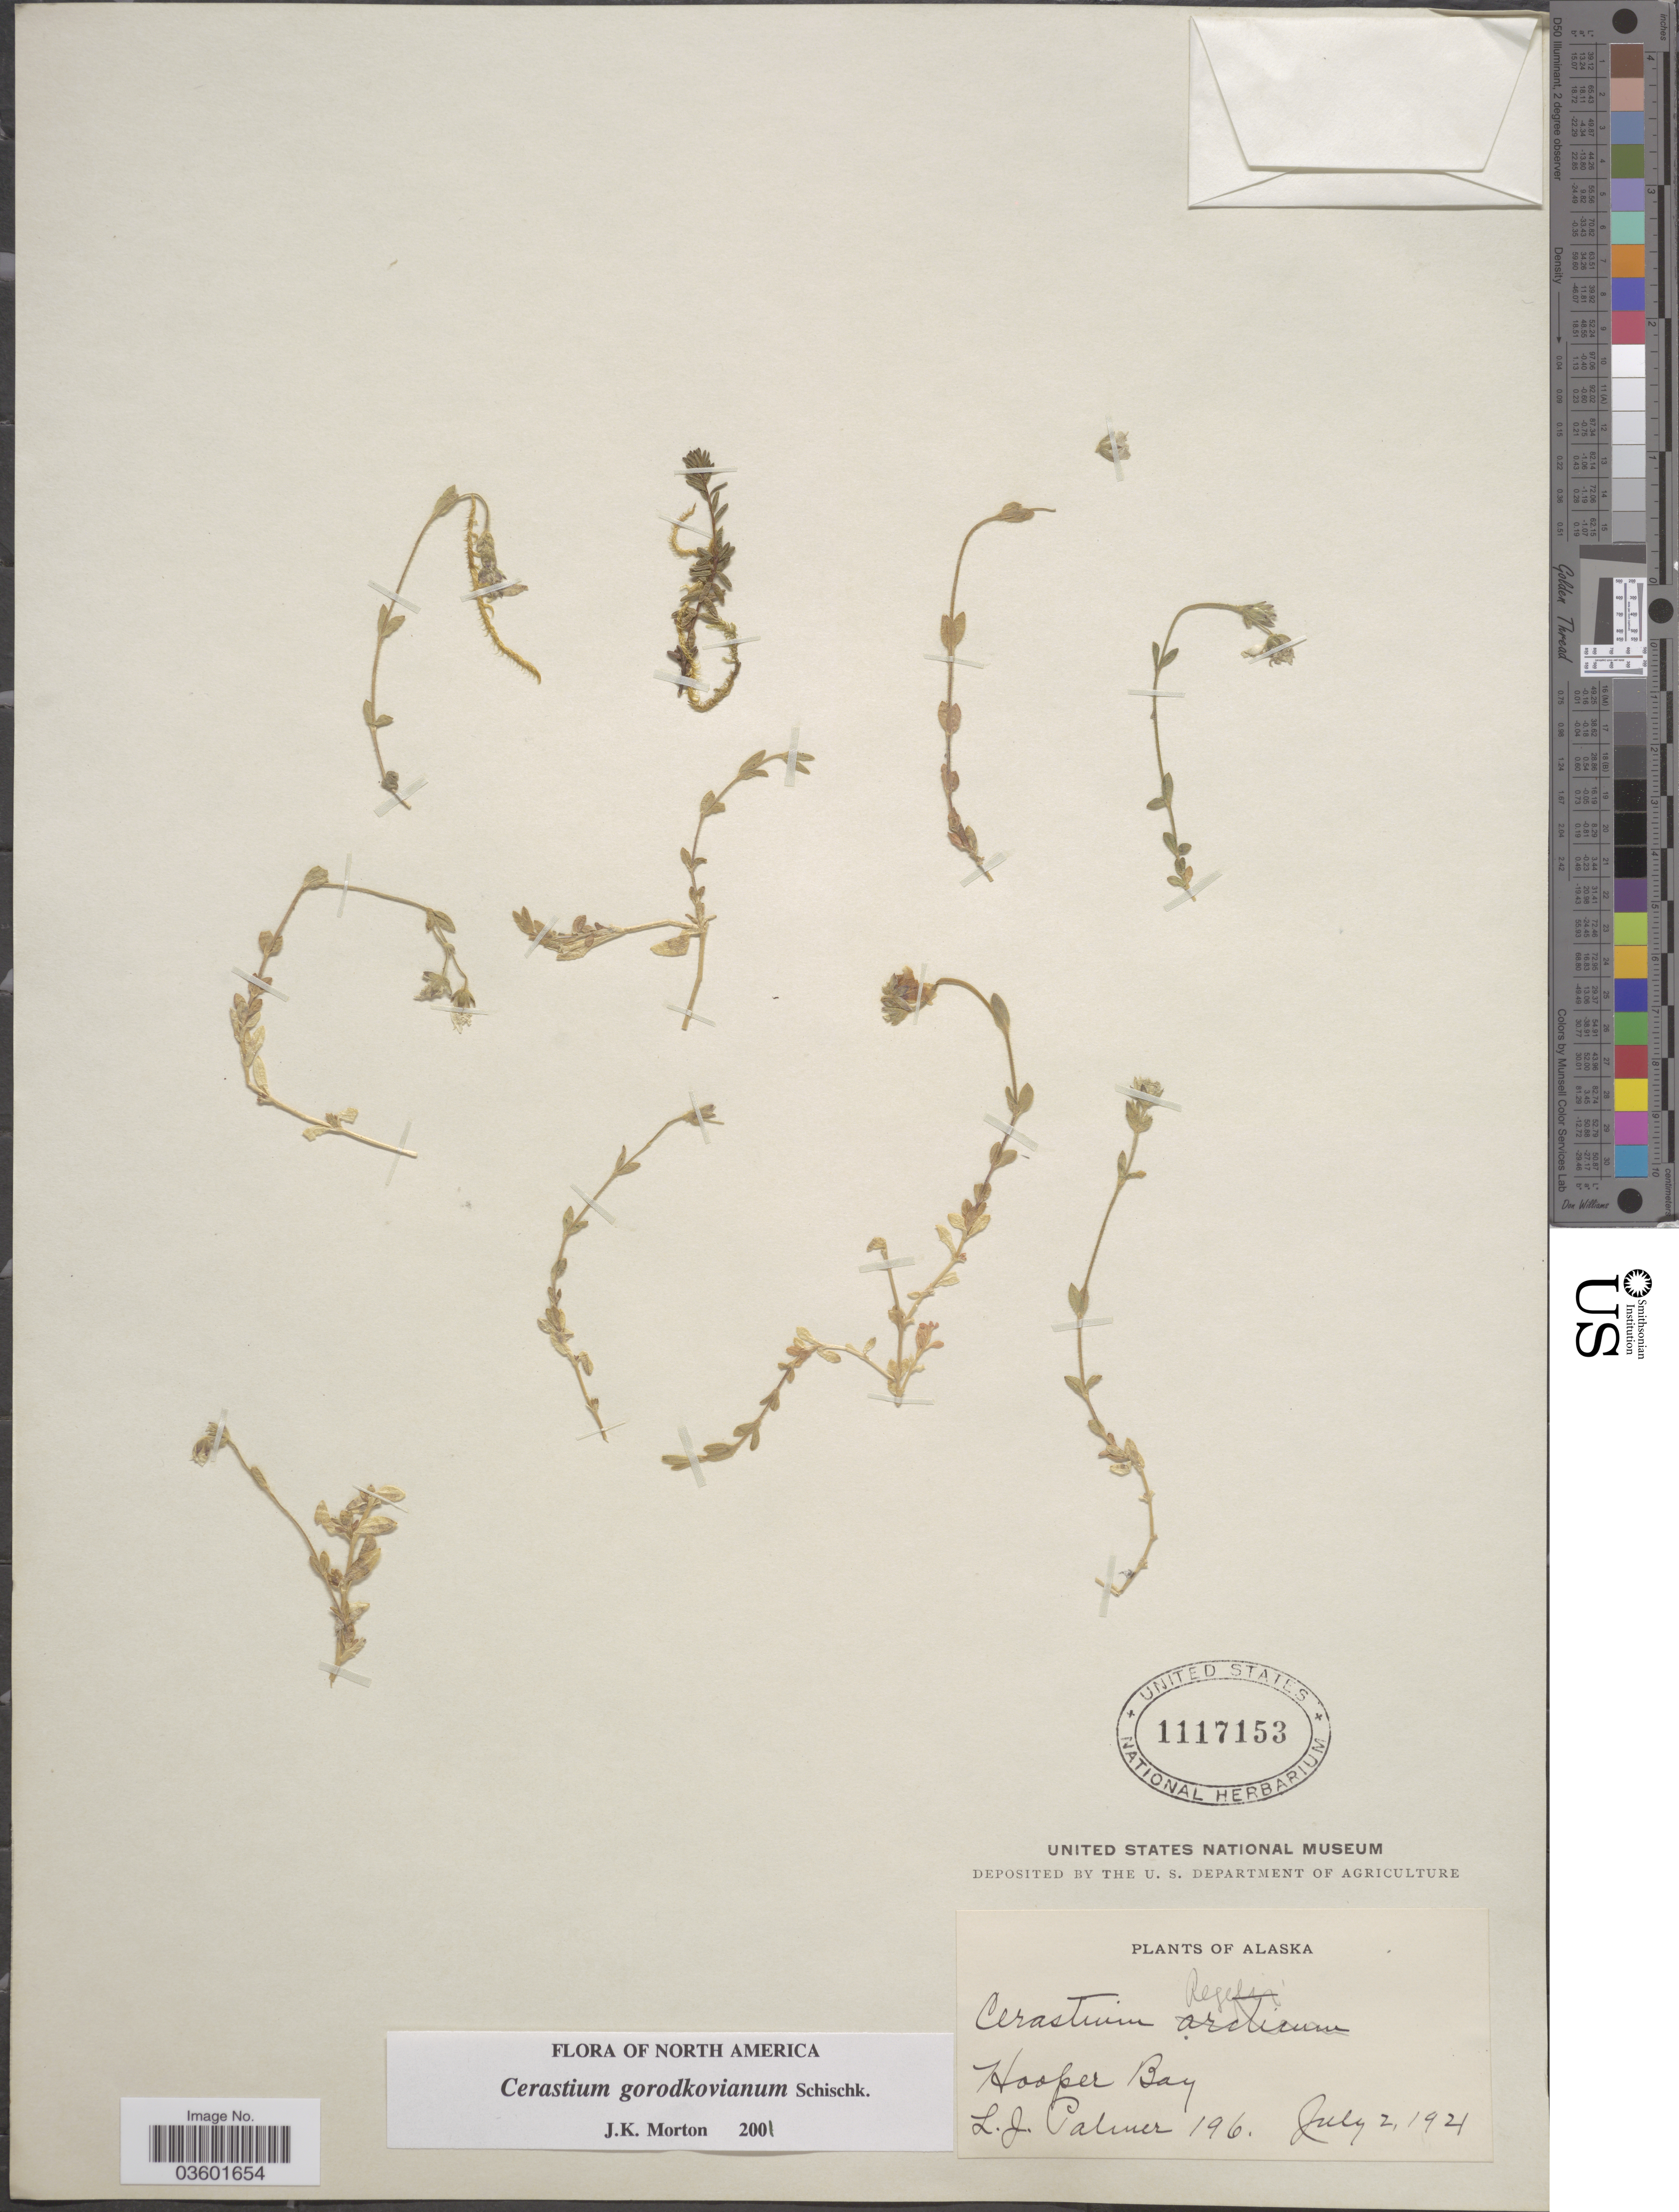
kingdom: Plantae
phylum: Tracheophyta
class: Magnoliopsida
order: Caryophyllales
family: Caryophyllaceae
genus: Cerastium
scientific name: Cerastium gorodkovianum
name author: Schischk.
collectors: L. J. Palmer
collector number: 196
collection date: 1921-07-02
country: United States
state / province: Alaska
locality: Hooper Bay.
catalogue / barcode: US 1117153